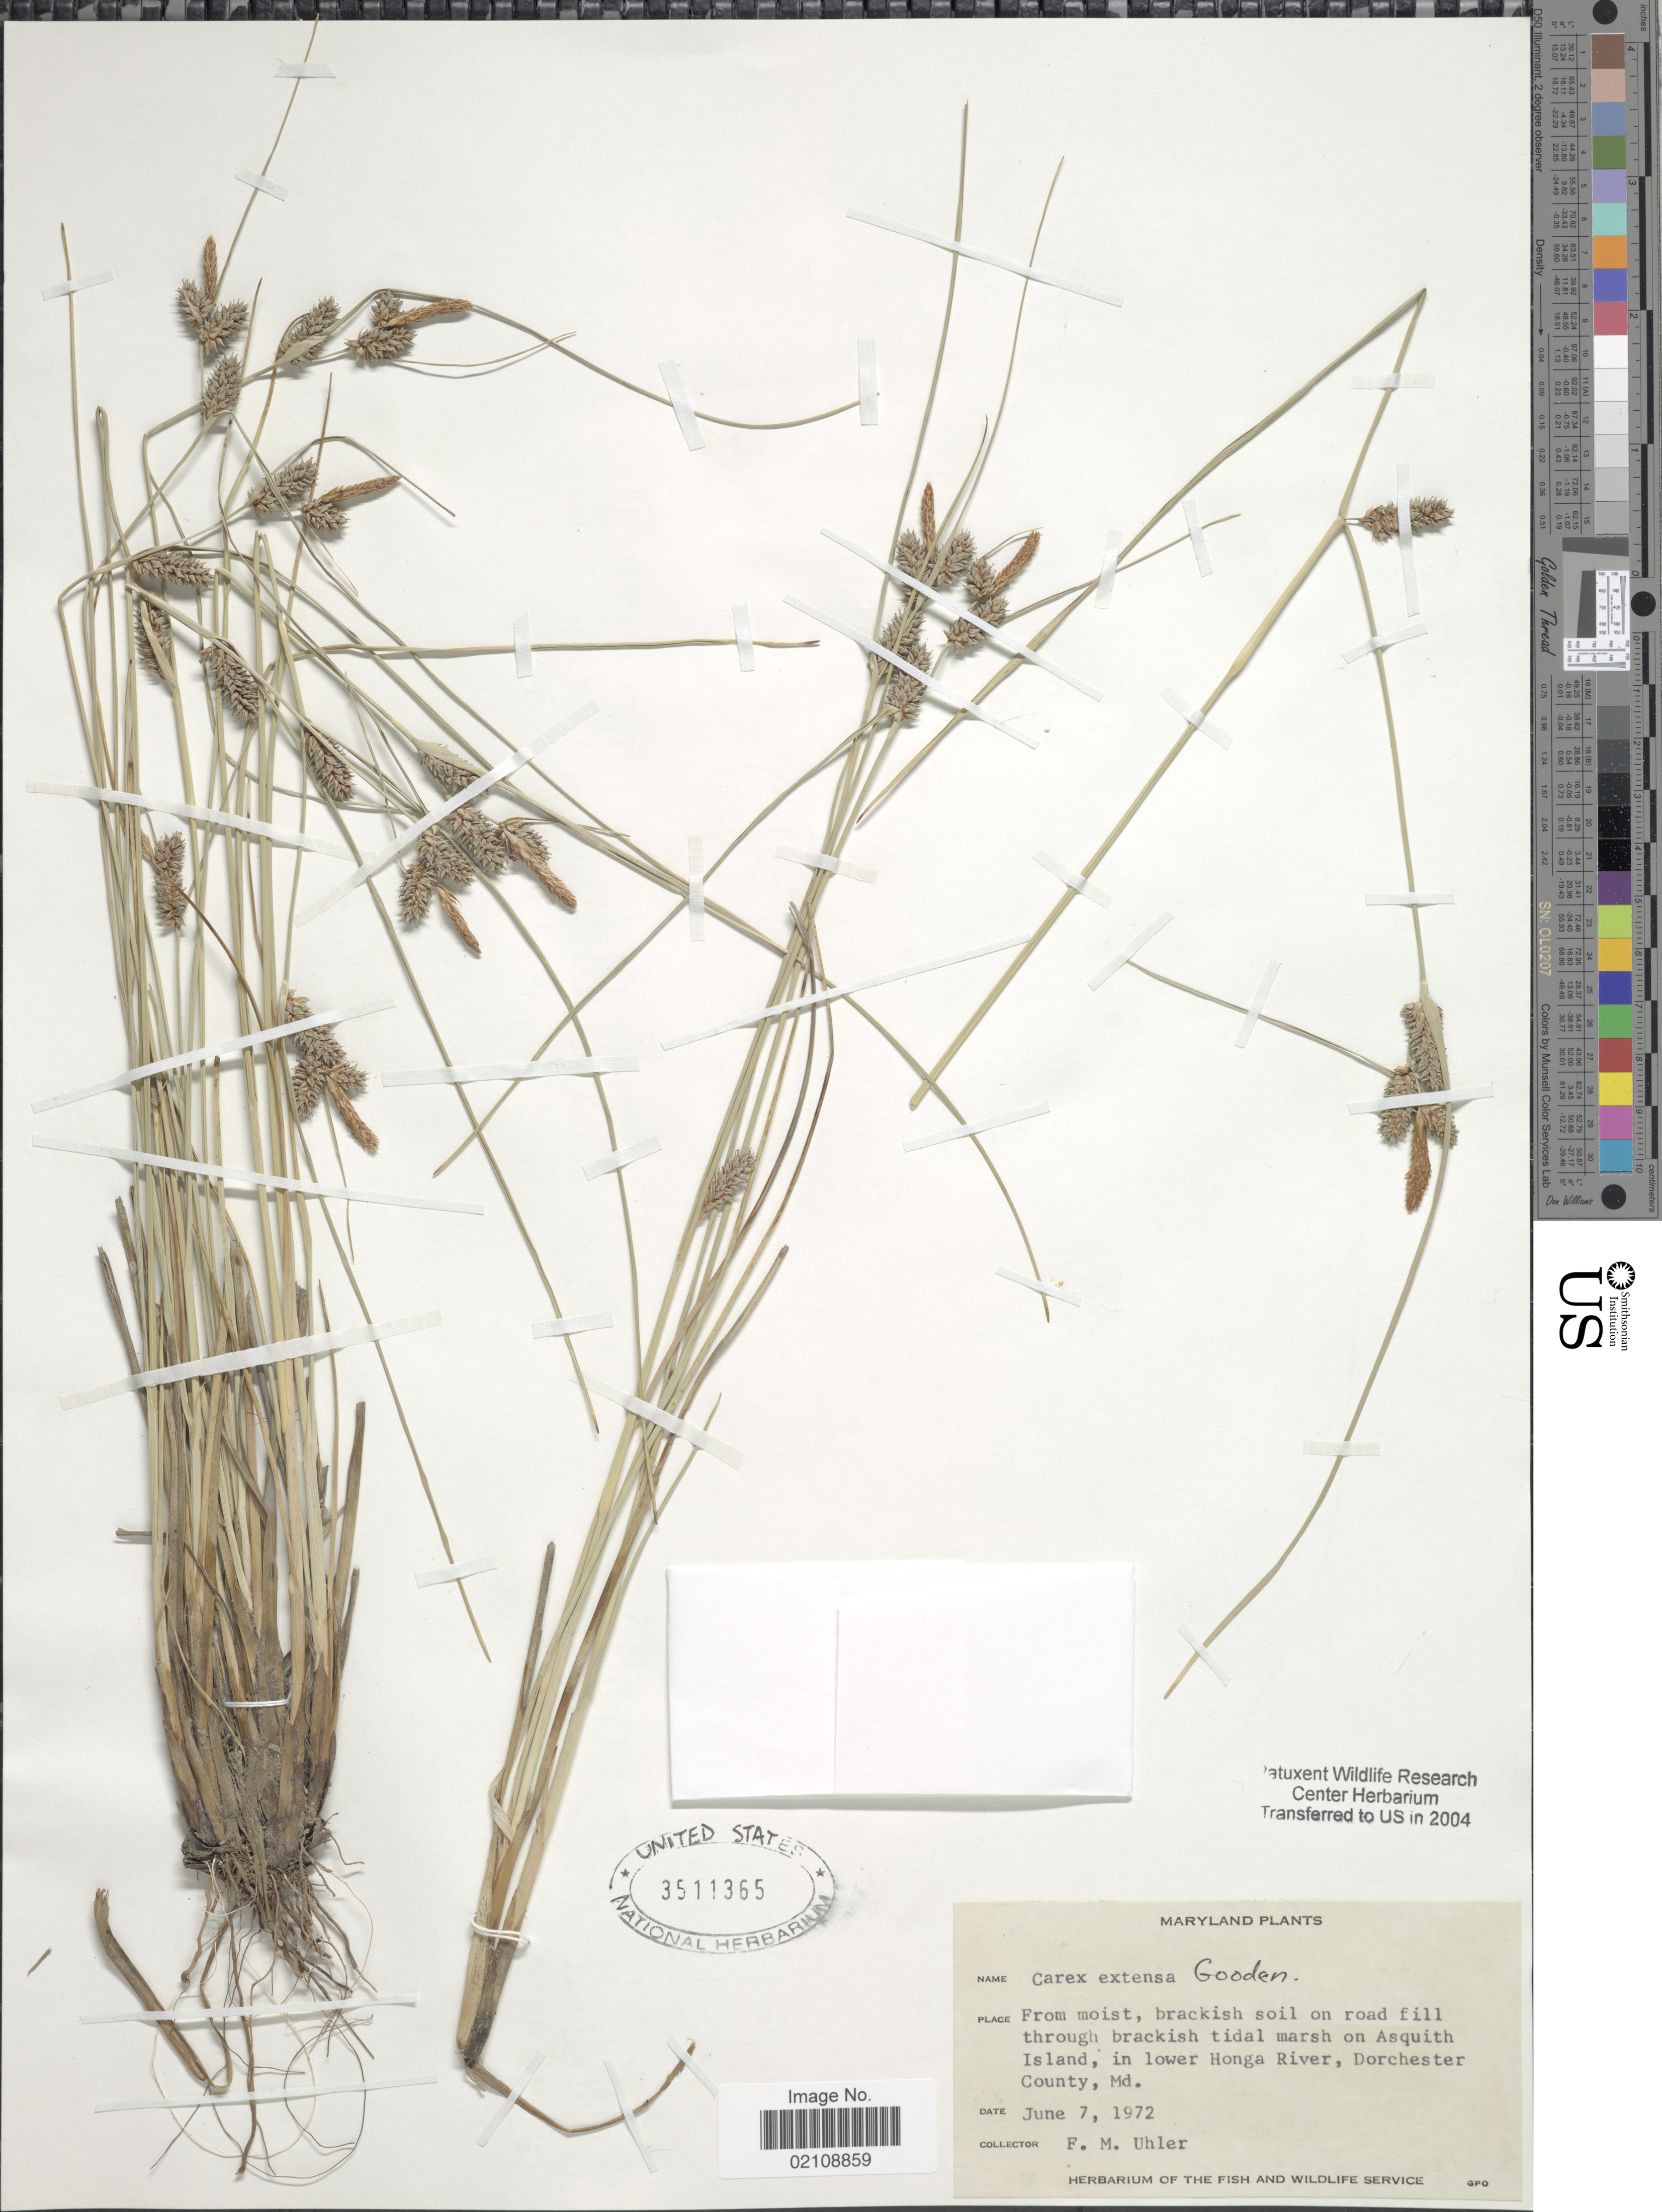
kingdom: Plantae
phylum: Tracheophyta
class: Liliopsida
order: Poales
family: Cyperaceae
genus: Carex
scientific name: Carex extensa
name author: Gooden.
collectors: F. M. Uhler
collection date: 1972-06-07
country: United States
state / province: Maryland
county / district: Dorchester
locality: Asquith Island, in lower Honga River, Dorchester County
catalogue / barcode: US 3511365